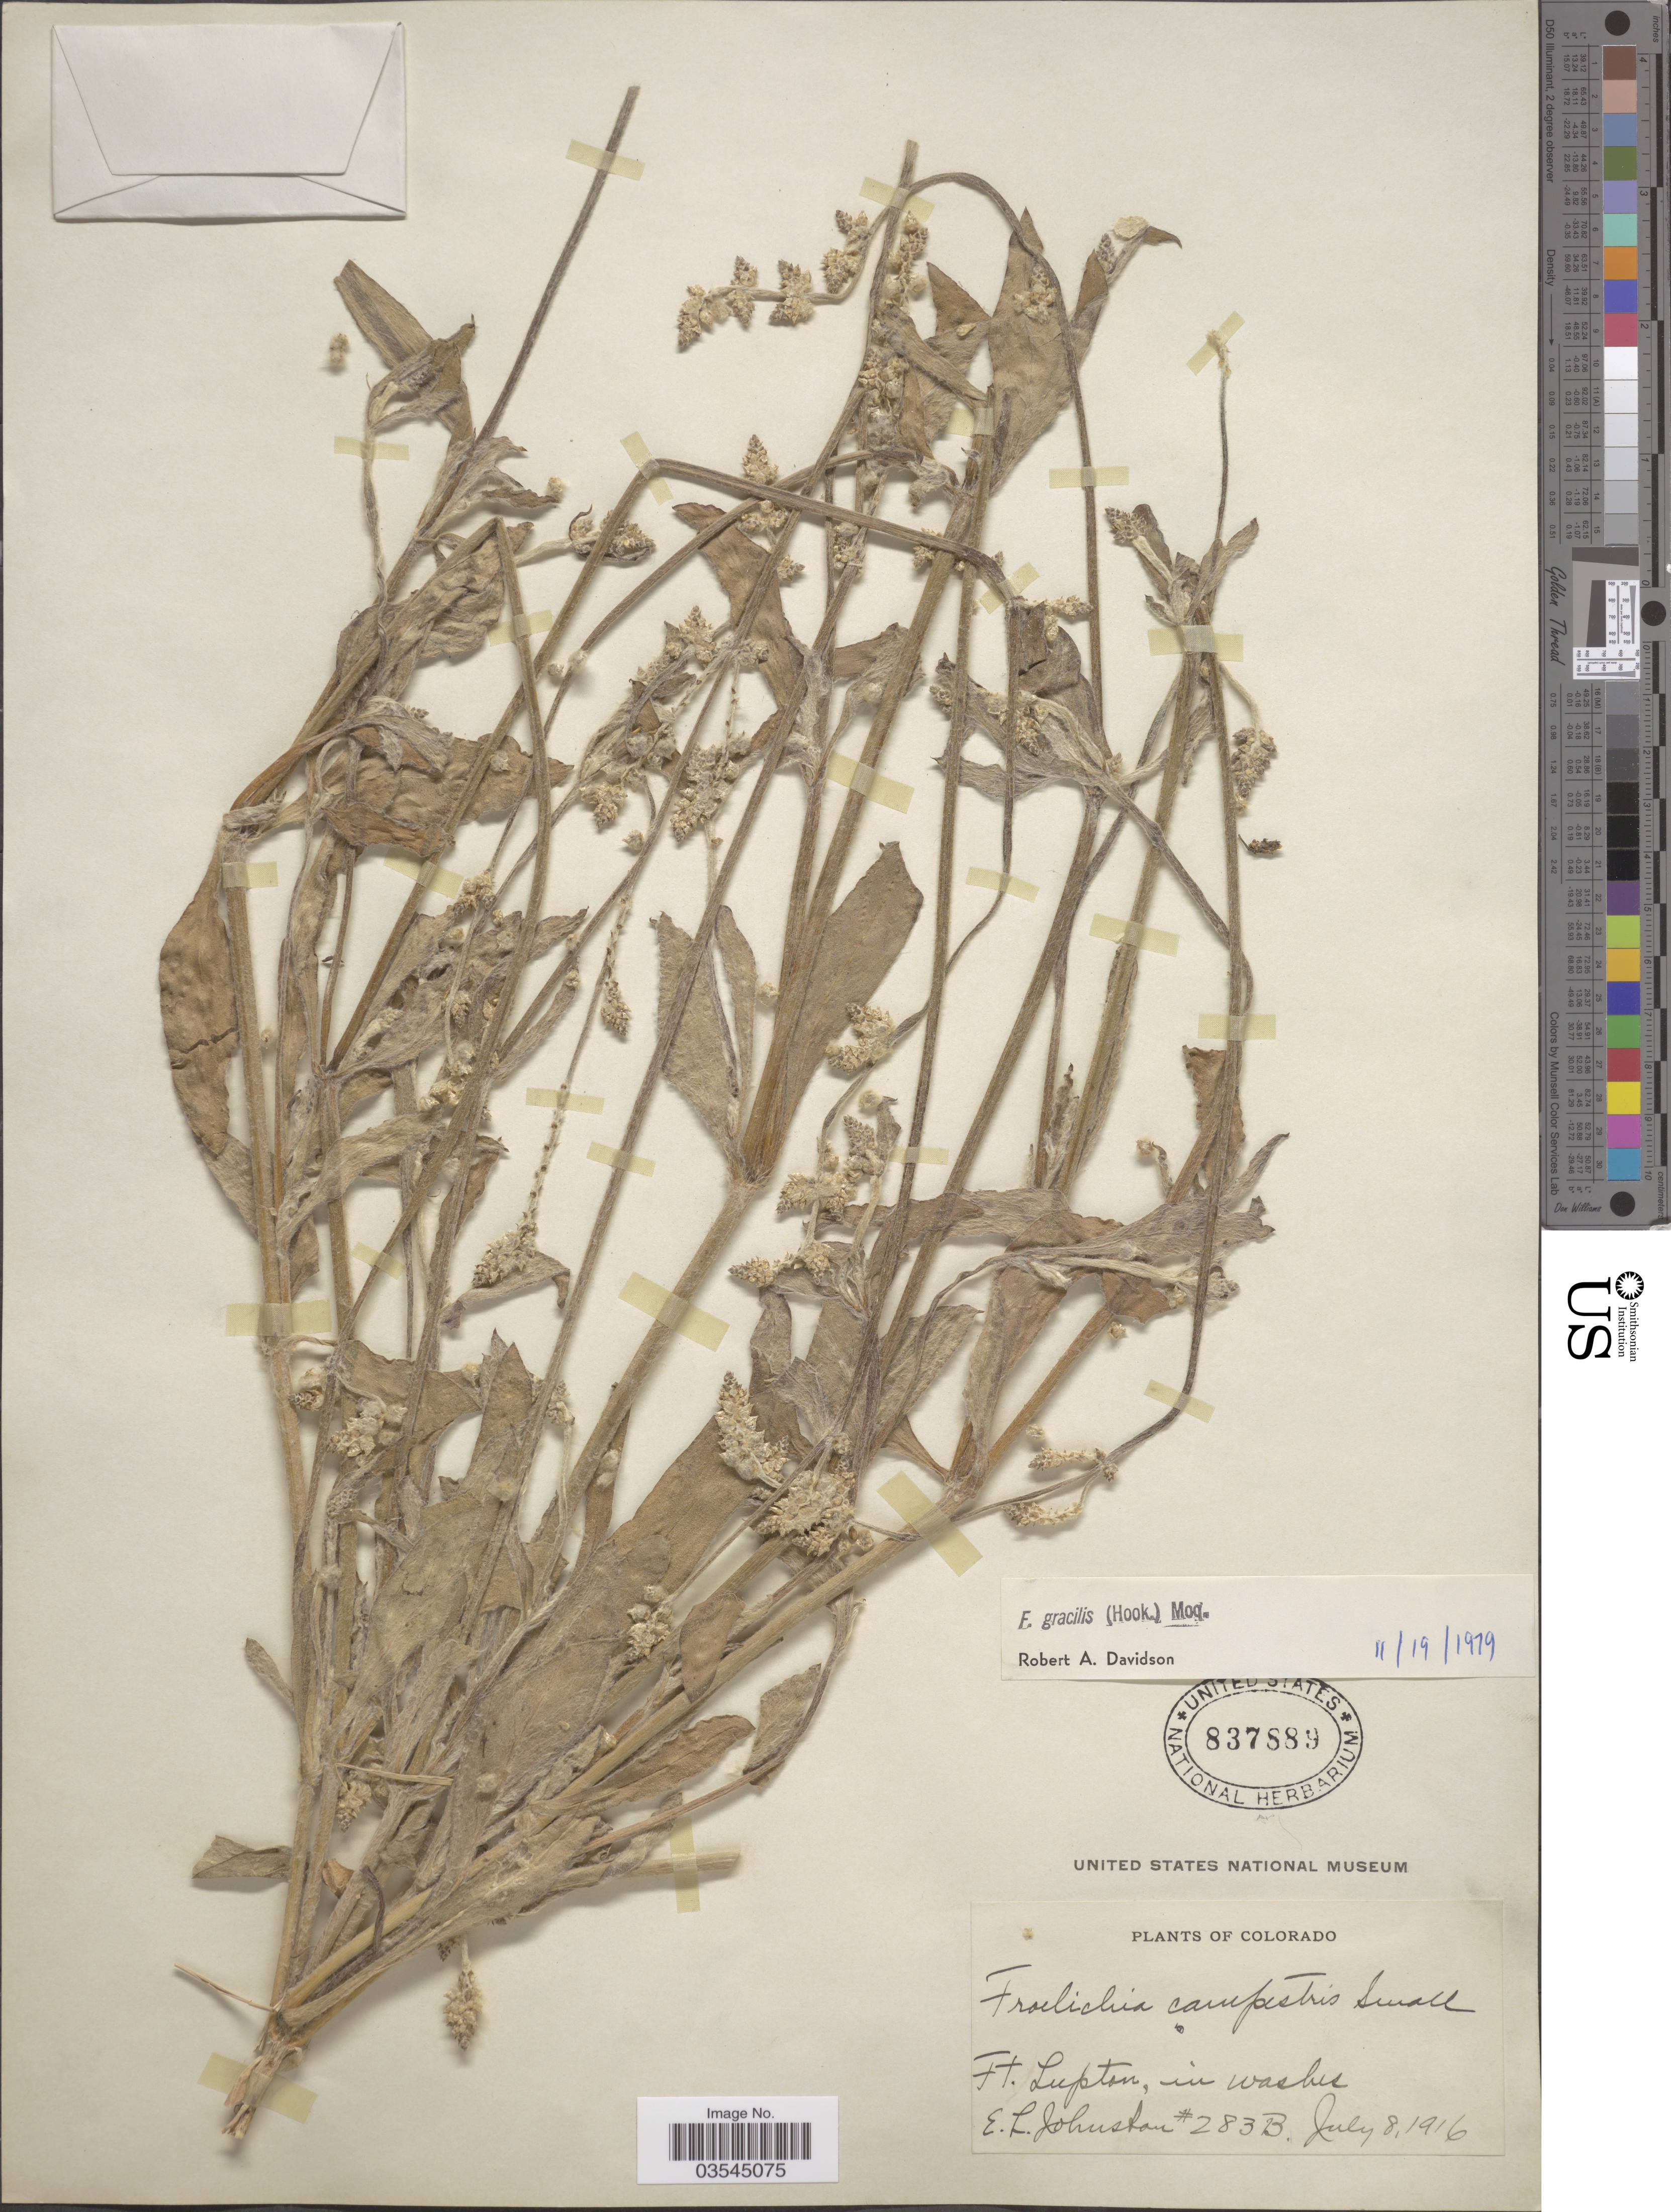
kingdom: Plantae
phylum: Tracheophyta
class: Magnoliopsida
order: Caryophyllales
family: Amaranthaceae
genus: Froelichia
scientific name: Froelichia gracilis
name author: (Hook.) Moq.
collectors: E. L. Johnston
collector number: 283B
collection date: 1916-07-08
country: United States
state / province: Colorado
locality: Ft. Lupton.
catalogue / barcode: US 837889